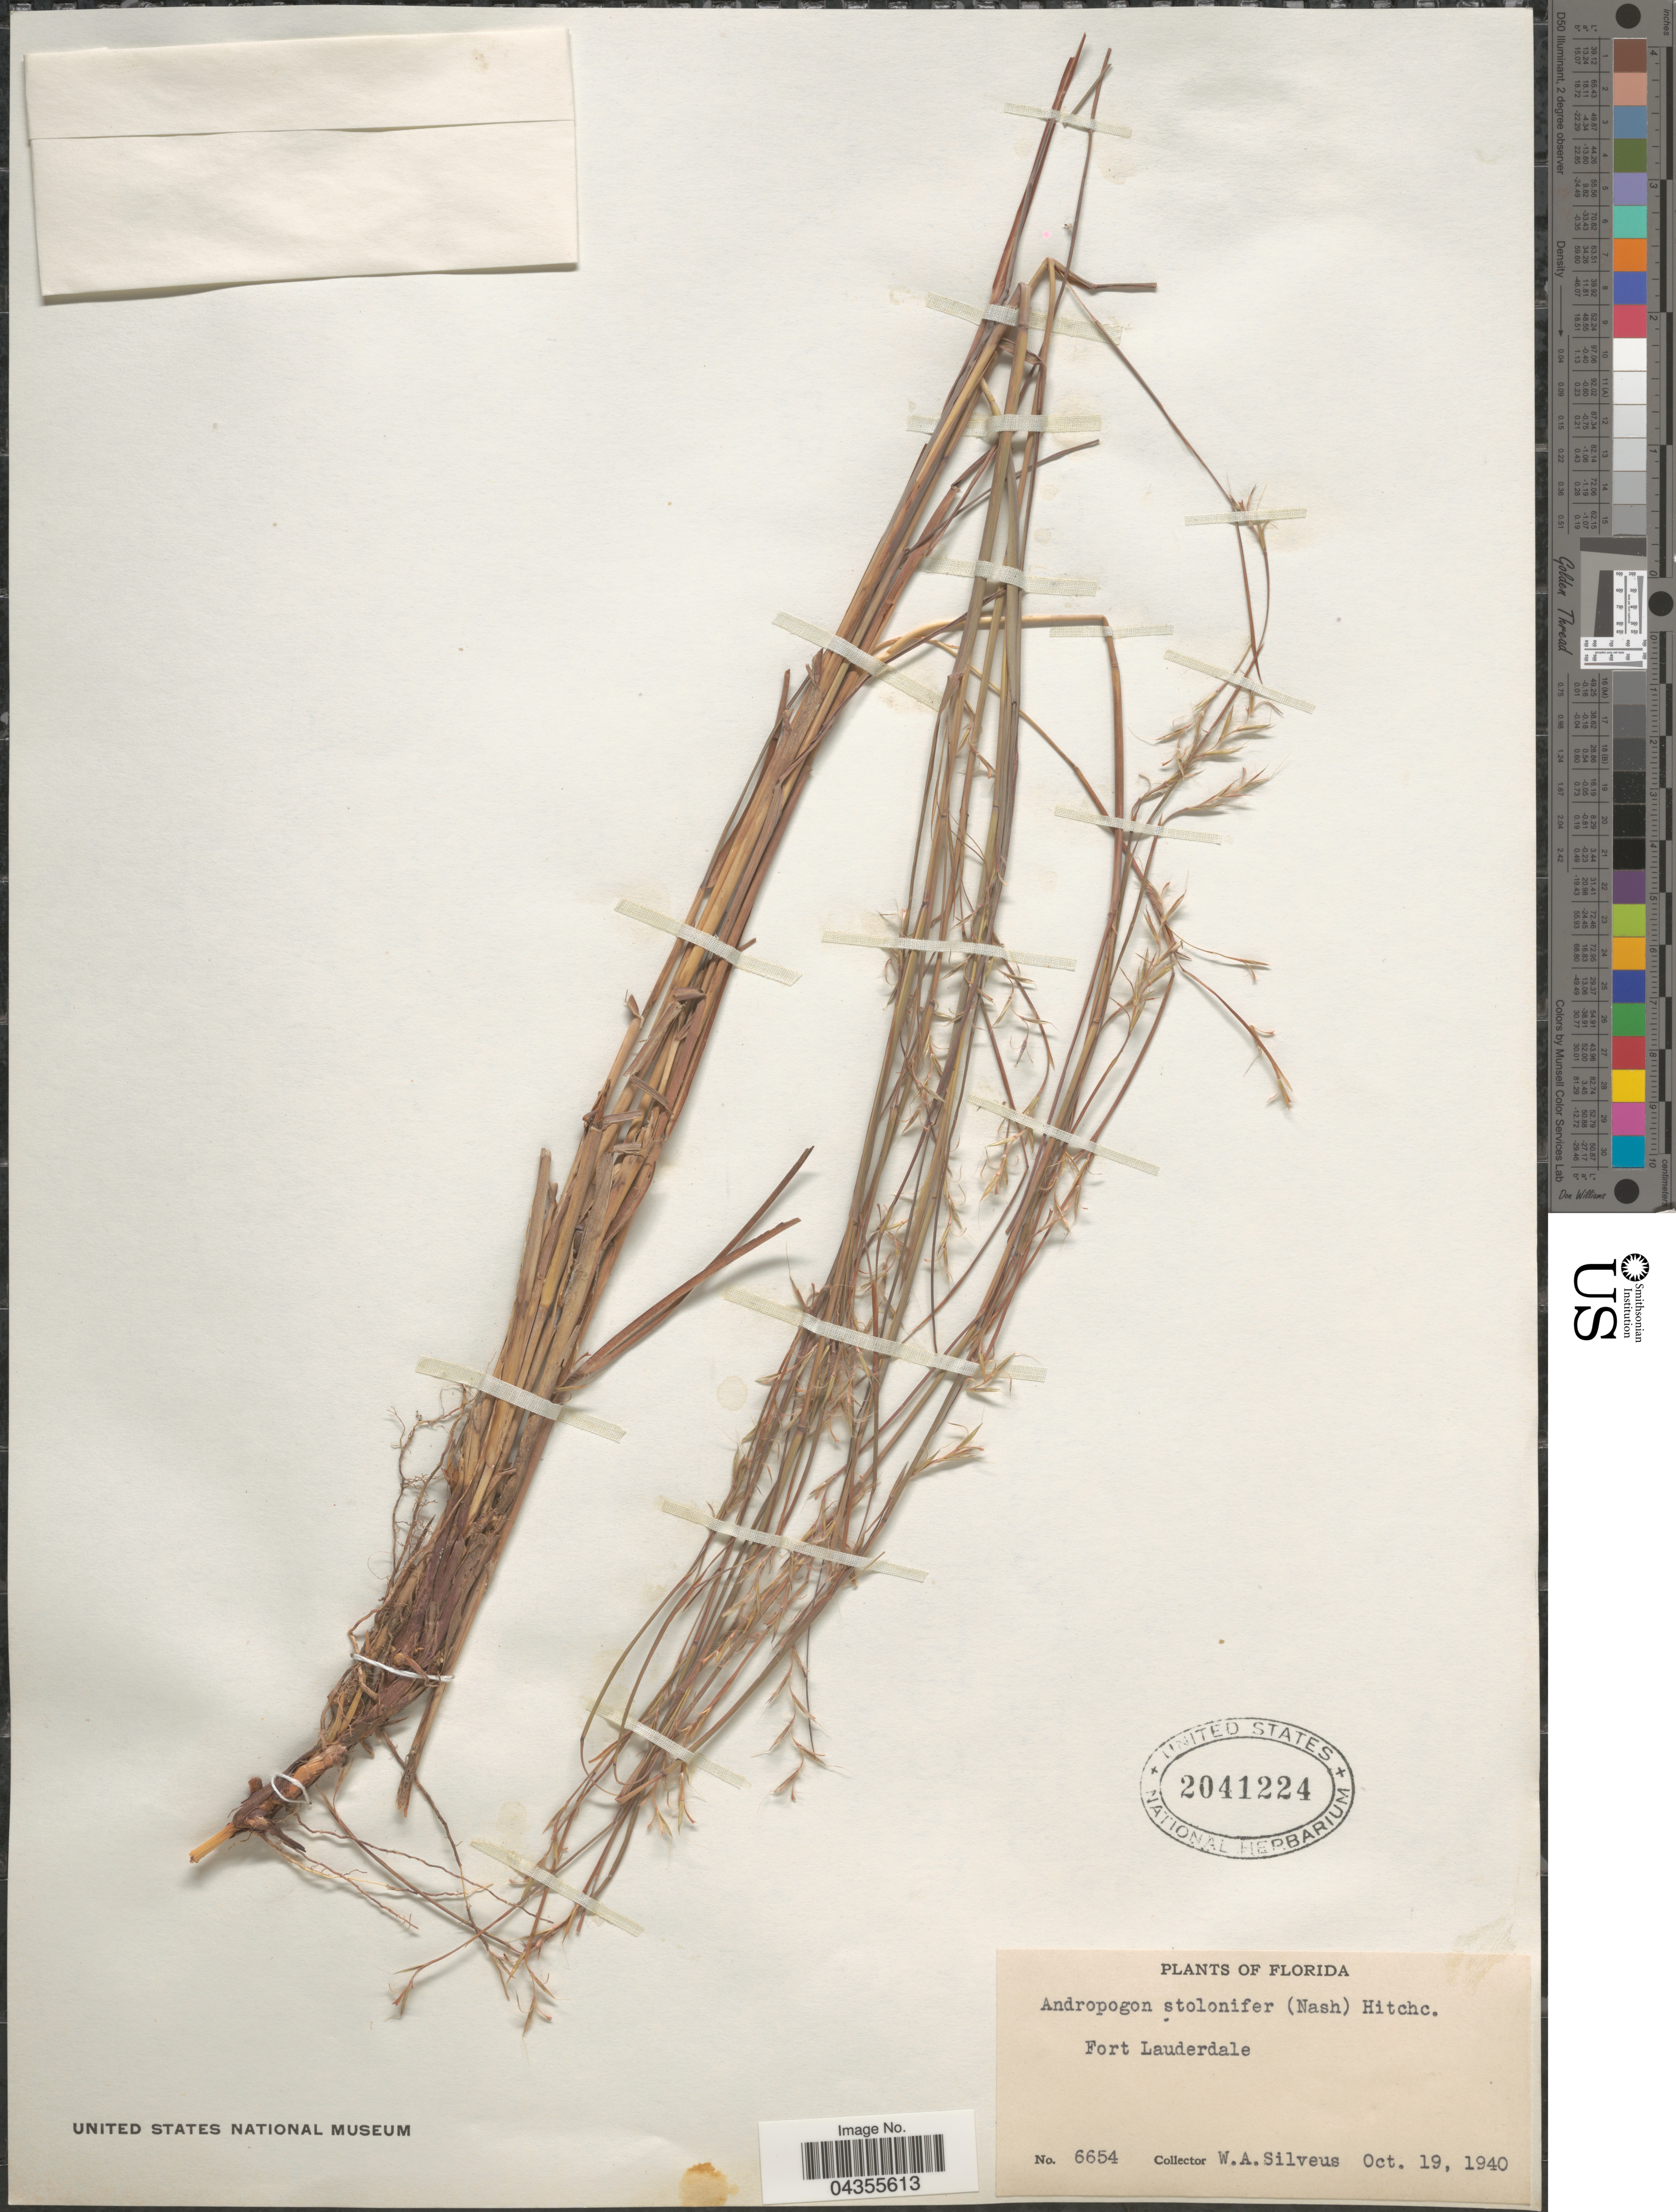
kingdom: Plantae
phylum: Tracheophyta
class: Liliopsida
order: Poales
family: Poaceae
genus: Schizachyrium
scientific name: Schizachyrium scoparium var. stoloniferum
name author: (Nash) Wipff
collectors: W. Silveus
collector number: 6654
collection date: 1940-10-19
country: United States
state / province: Florida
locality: Fort Lauderdale.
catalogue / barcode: US 2041224